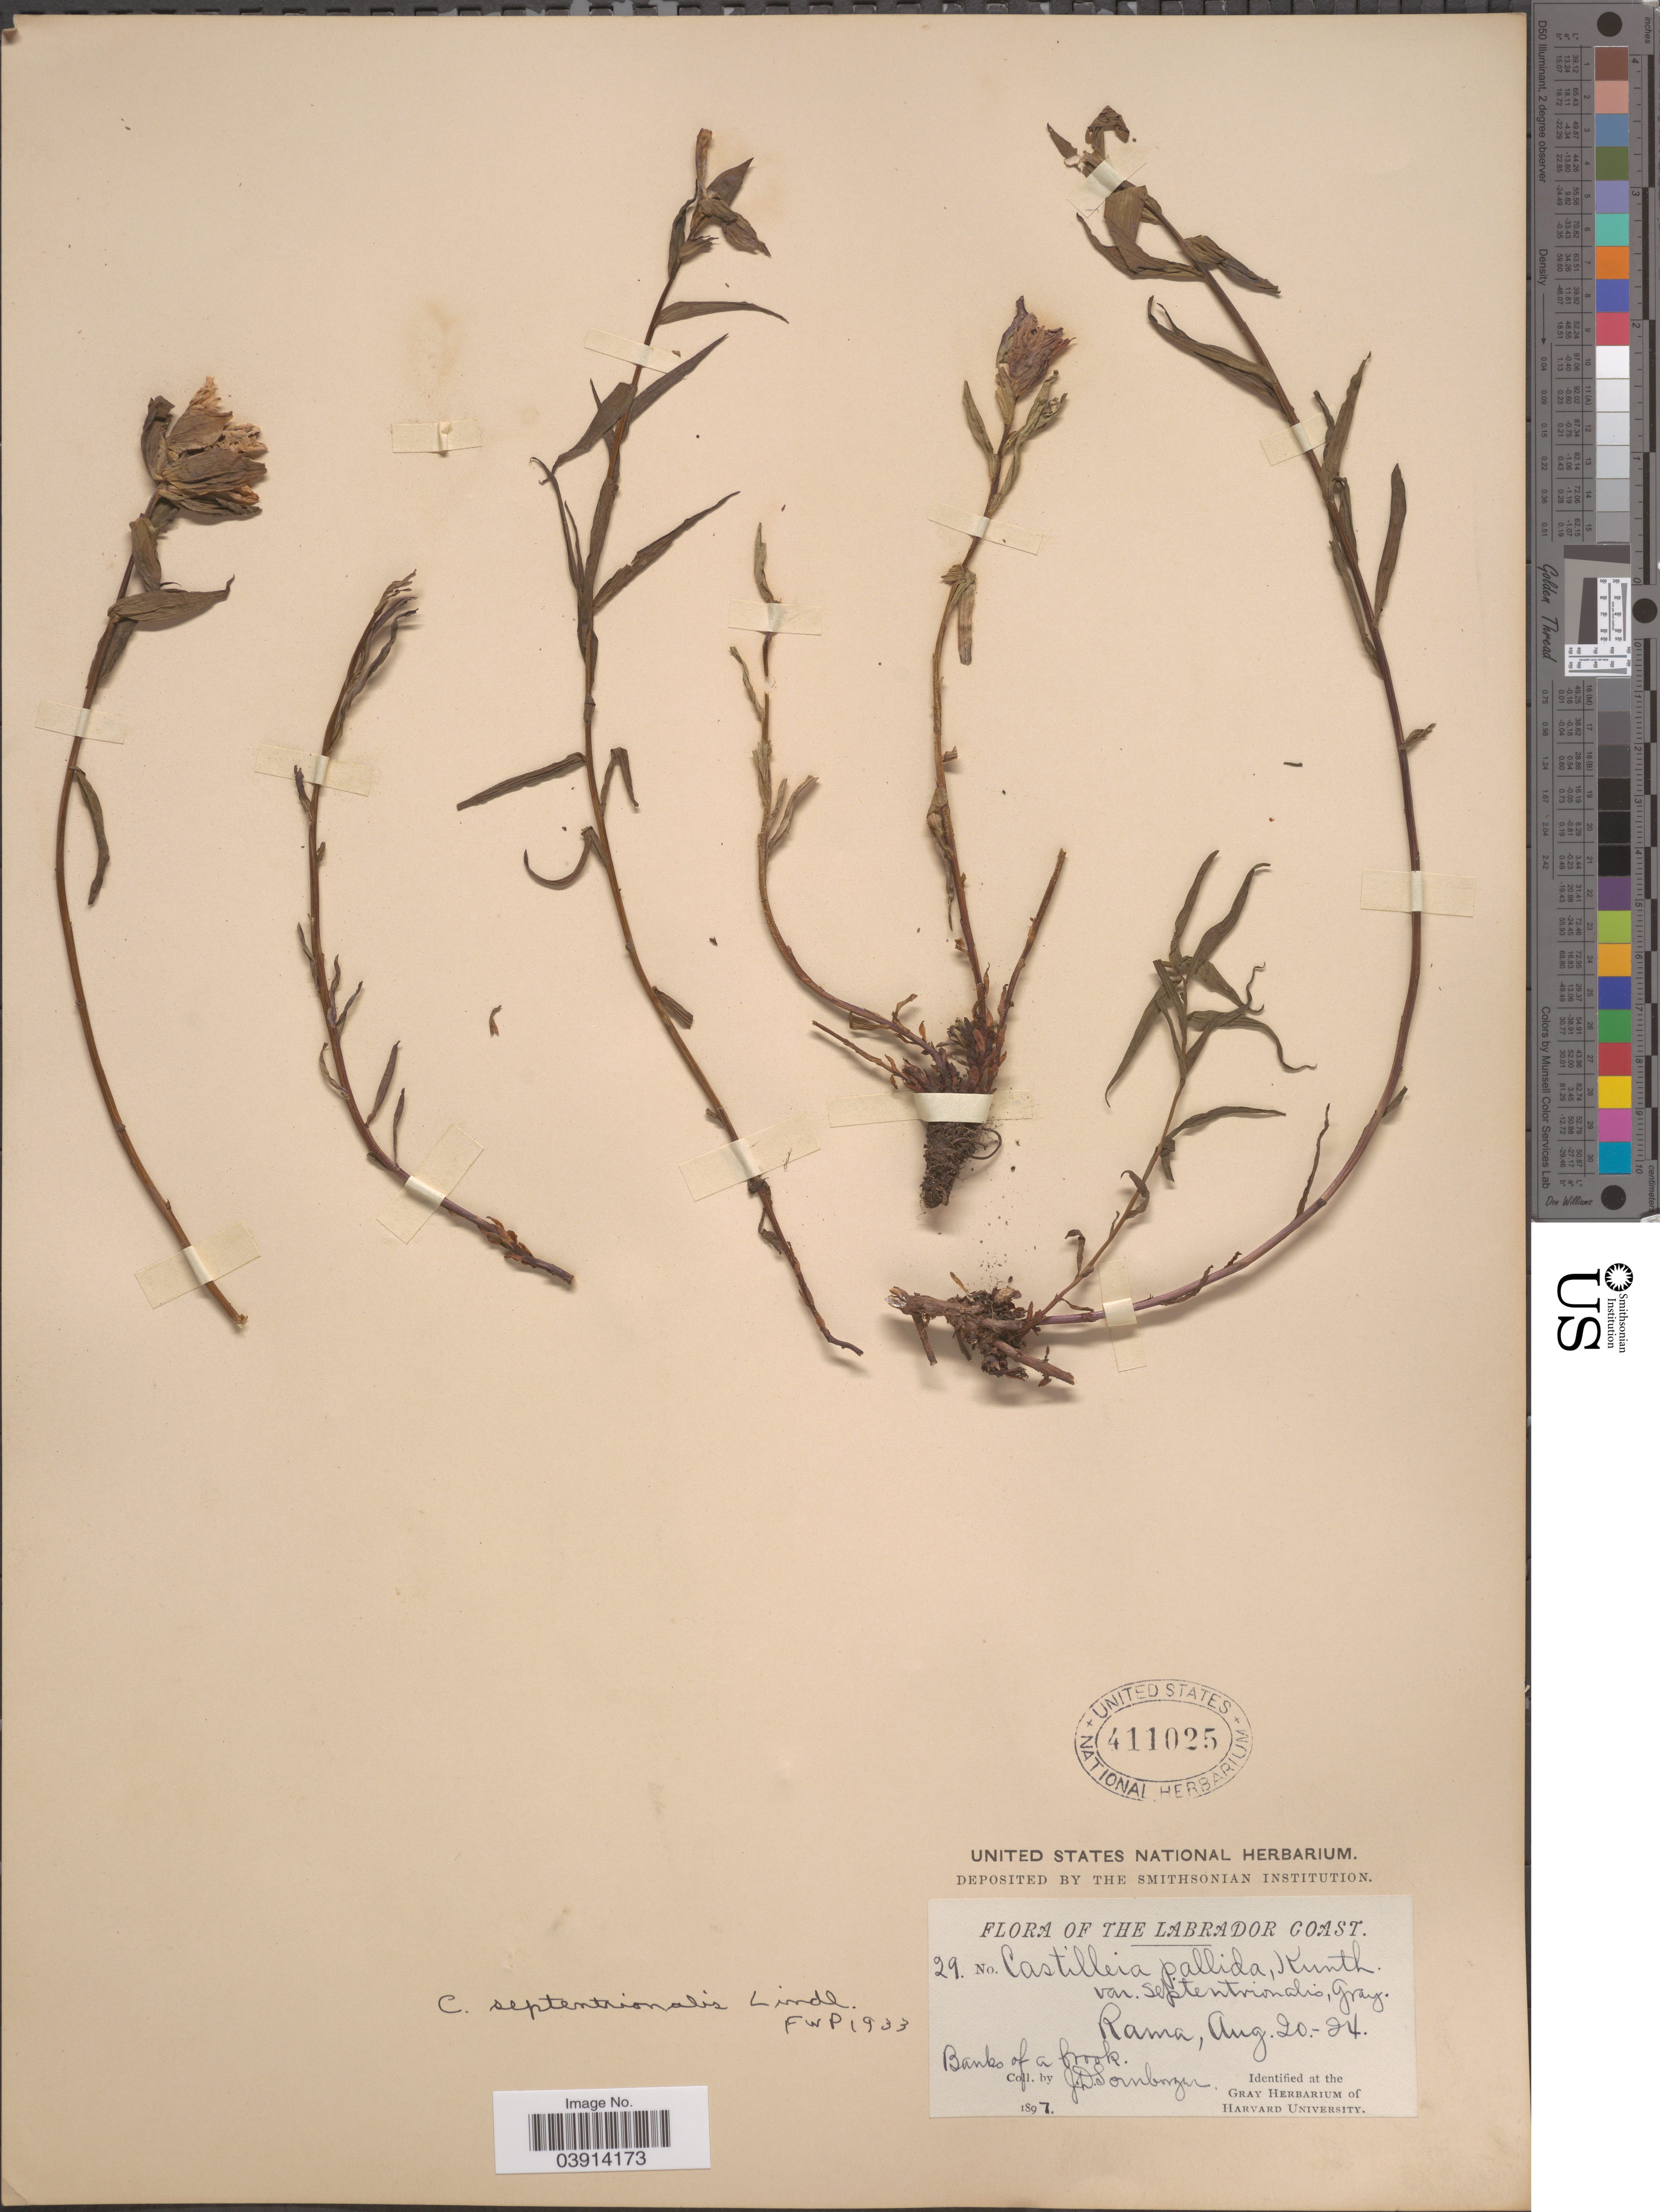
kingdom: Plantae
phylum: Tracheophyta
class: Magnoliopsida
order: Lamiales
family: Orobanchaceae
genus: Castilleja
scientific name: Castilleja septentrionalis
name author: Lindl.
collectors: J. Sornborger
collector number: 29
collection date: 1897-08-20/1897-08-24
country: Canada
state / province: Newfoundland and Labrador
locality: The Labrador Coast. Rama.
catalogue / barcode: US 411025